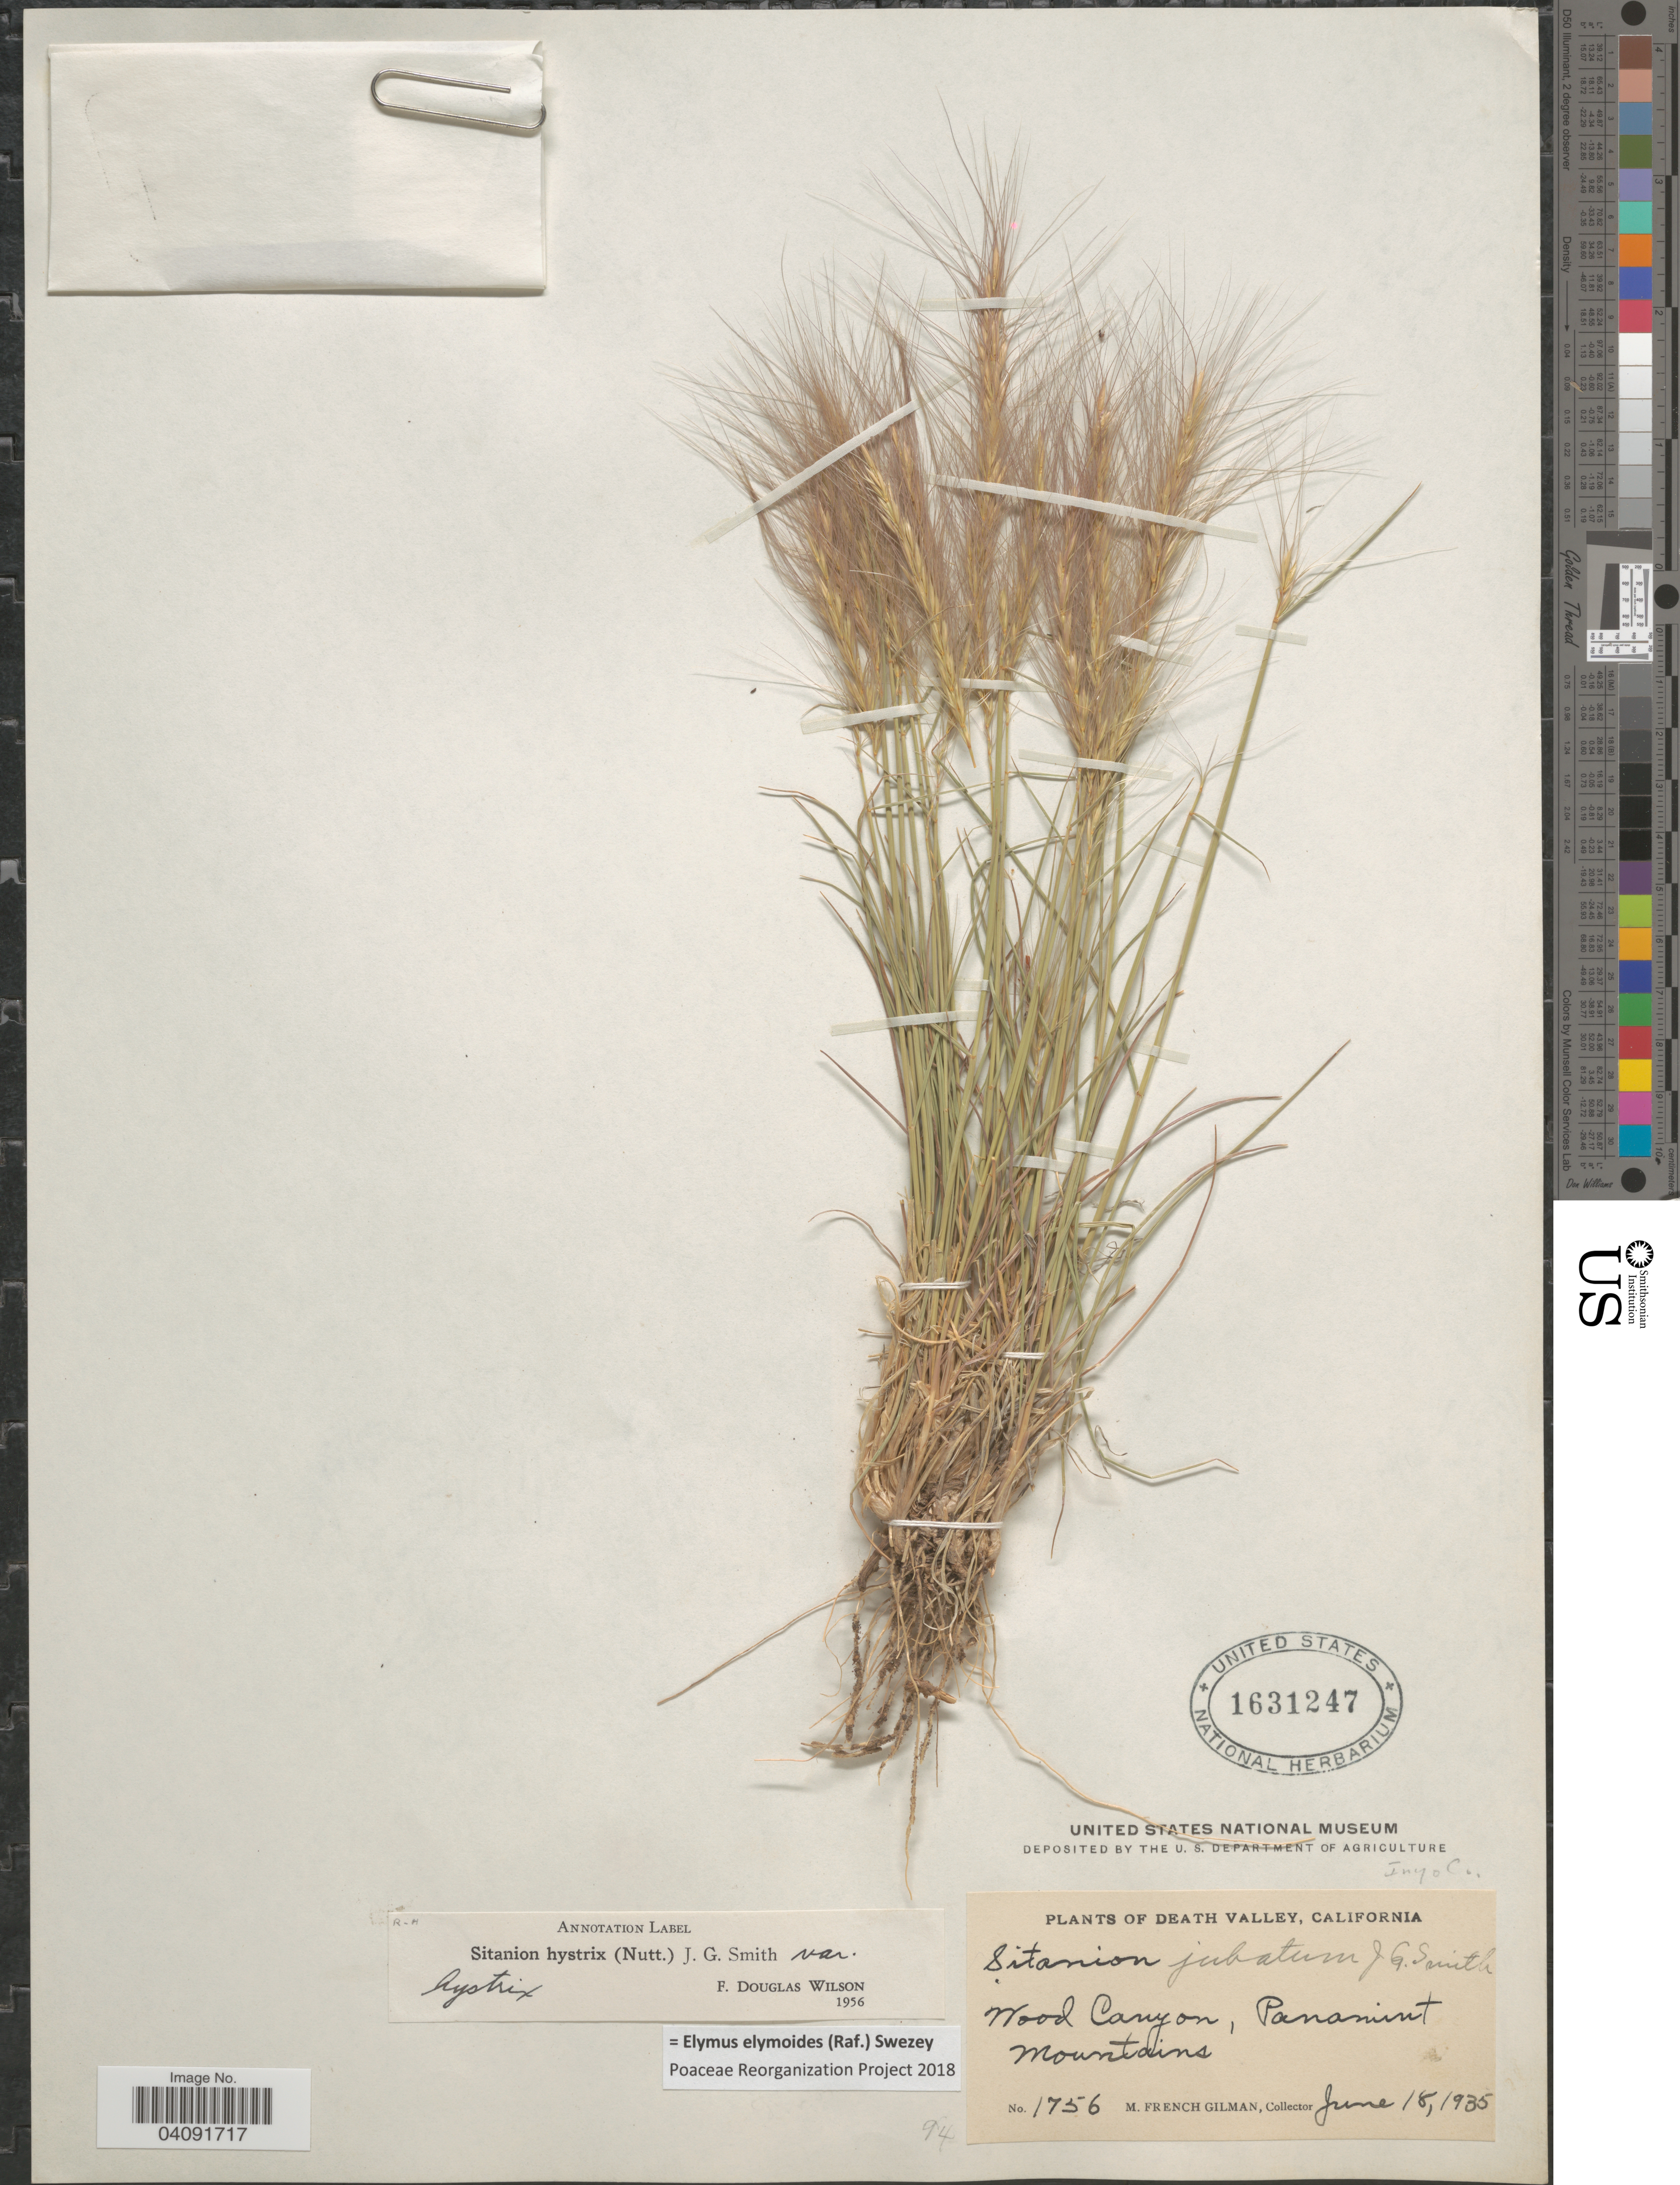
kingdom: Plantae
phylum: Tracheophyta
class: Liliopsida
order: Poales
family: Poaceae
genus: Elymus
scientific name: Elymus elymoides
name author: (Raf.) Swezey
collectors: M. F. Gilman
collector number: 1756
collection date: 1935-06-18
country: United States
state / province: California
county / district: Inyo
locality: Inyo Co. Death Valley. Wood Canyon, Panamint Mountains.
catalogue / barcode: US 1631247